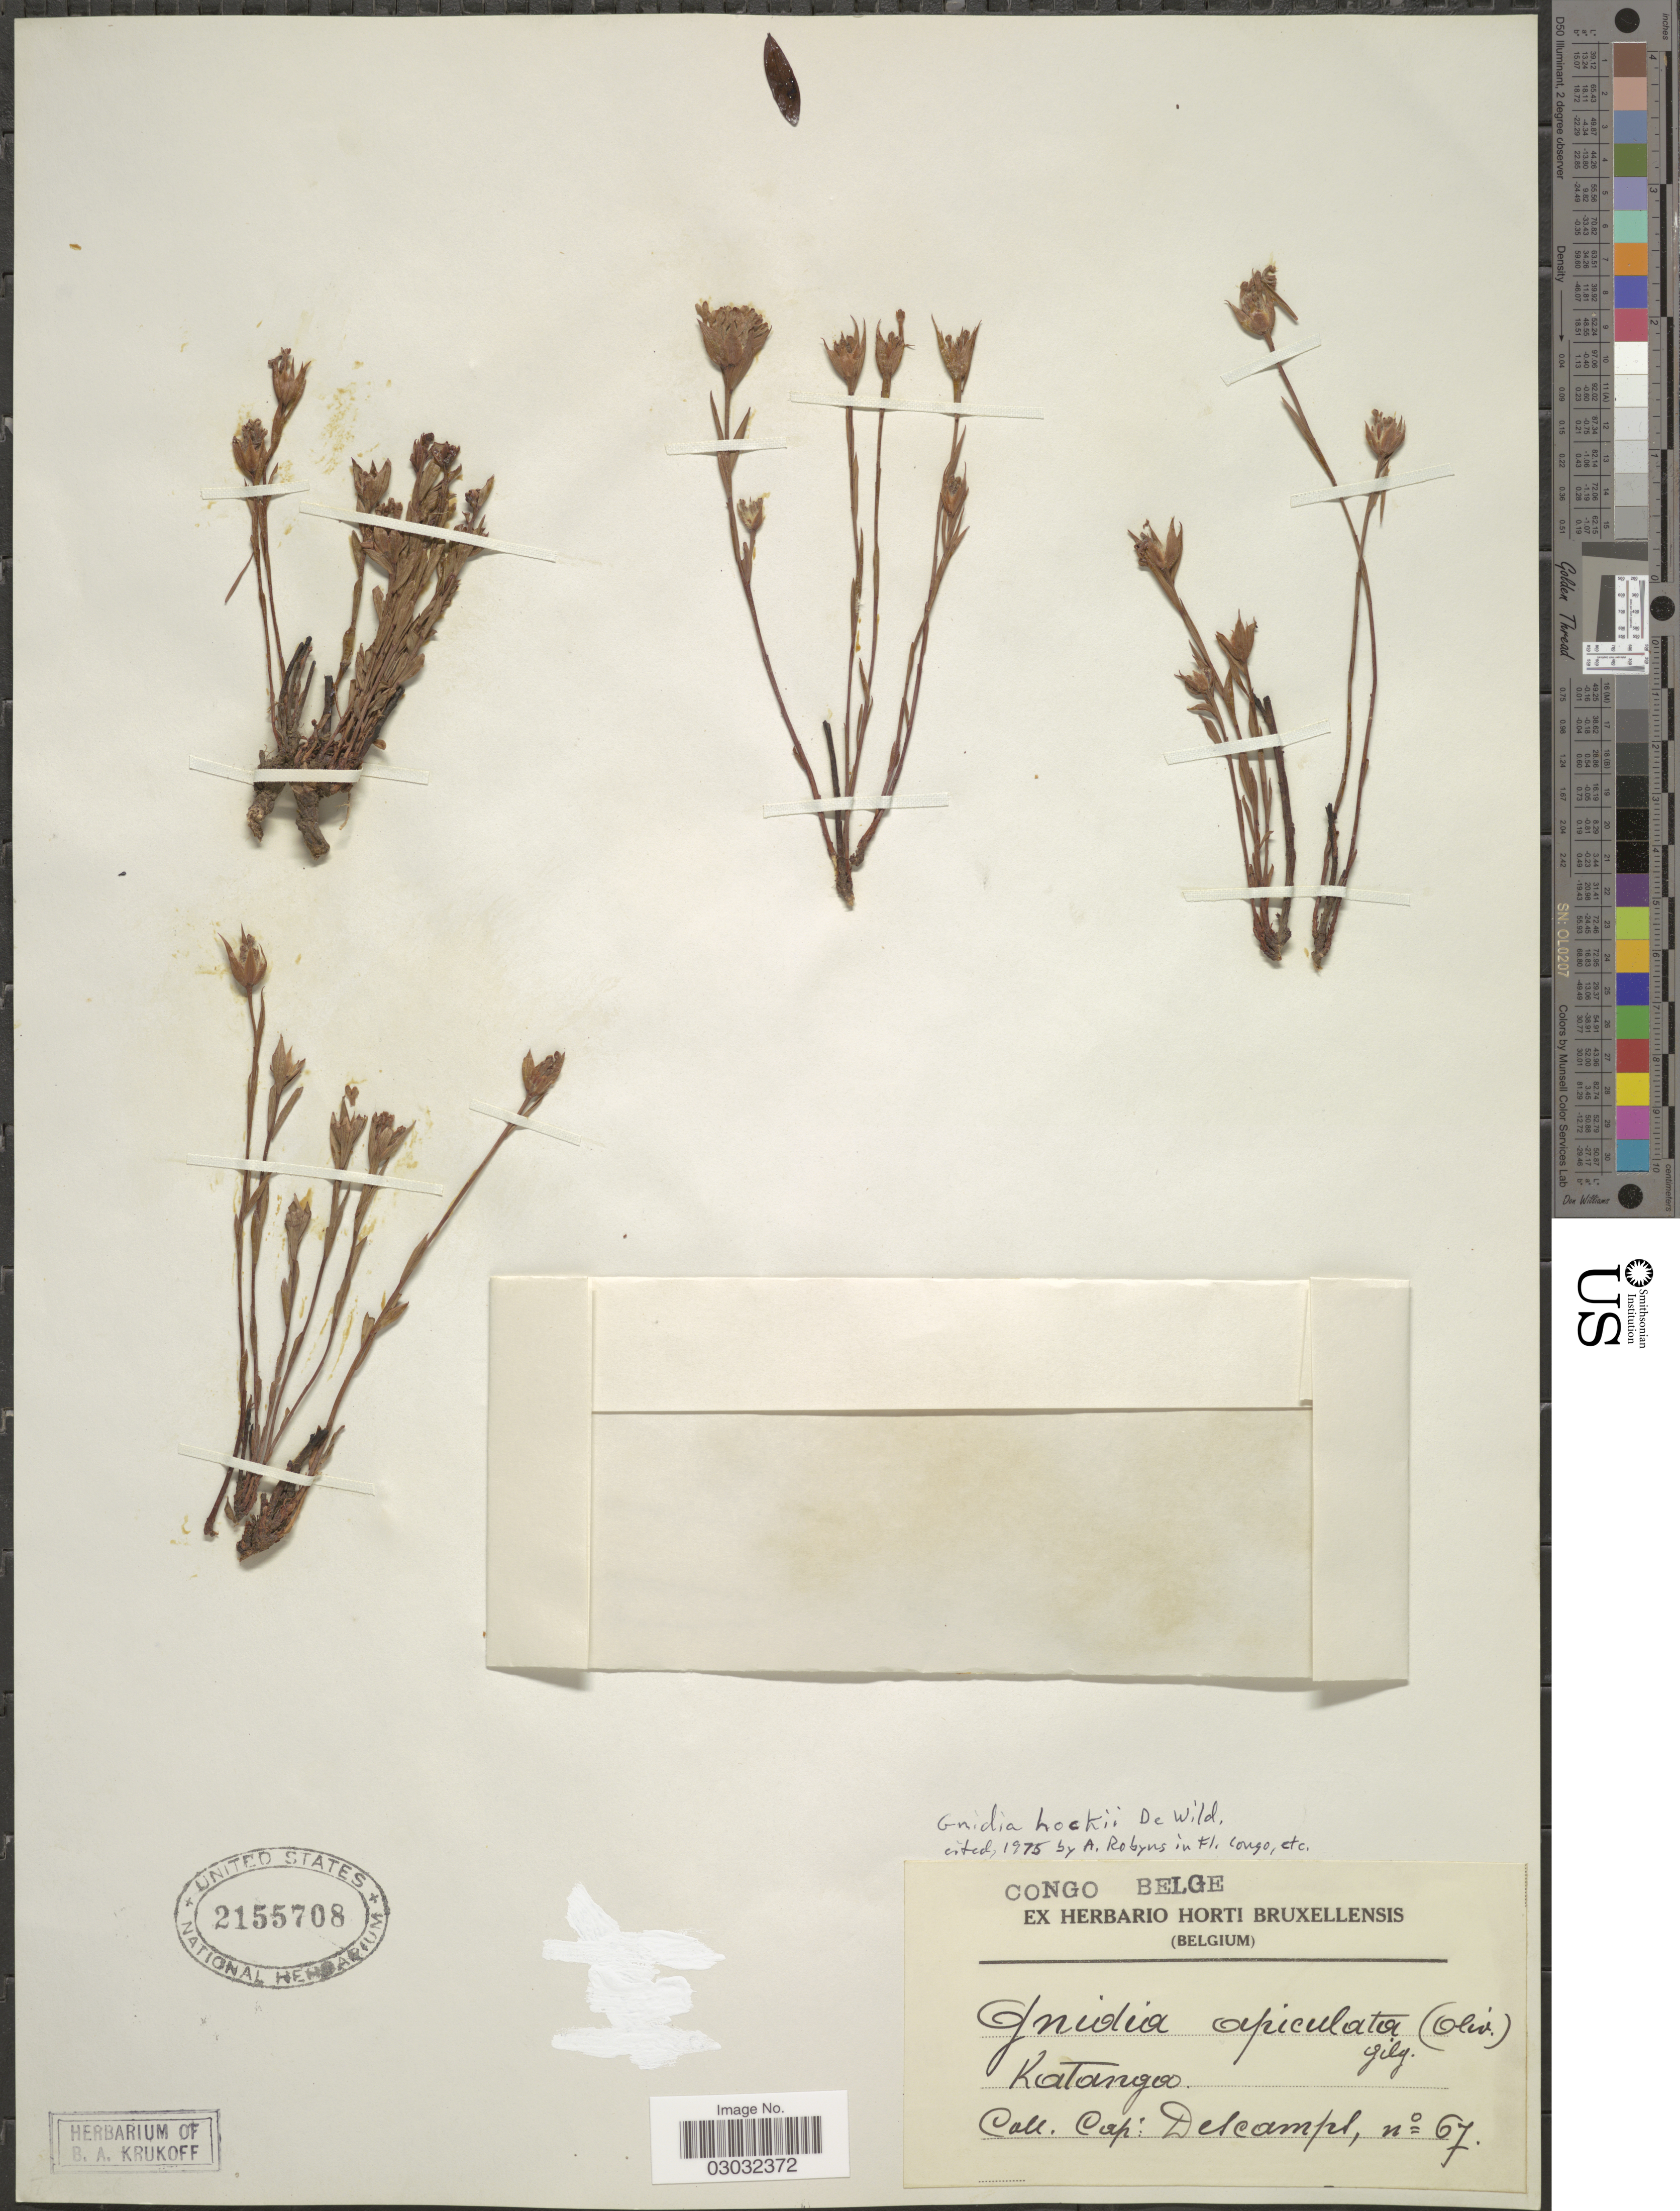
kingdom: Plantae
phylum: Tracheophyta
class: Magnoliopsida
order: Malvales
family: Thymelaeaceae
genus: Lasiosiphon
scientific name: Lasiosiphon hockii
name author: (De Wild.) Olaniyan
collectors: C. Descamps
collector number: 67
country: Congo, Democratic Republic of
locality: Congo Belge. Katanga.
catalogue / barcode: US 2155708